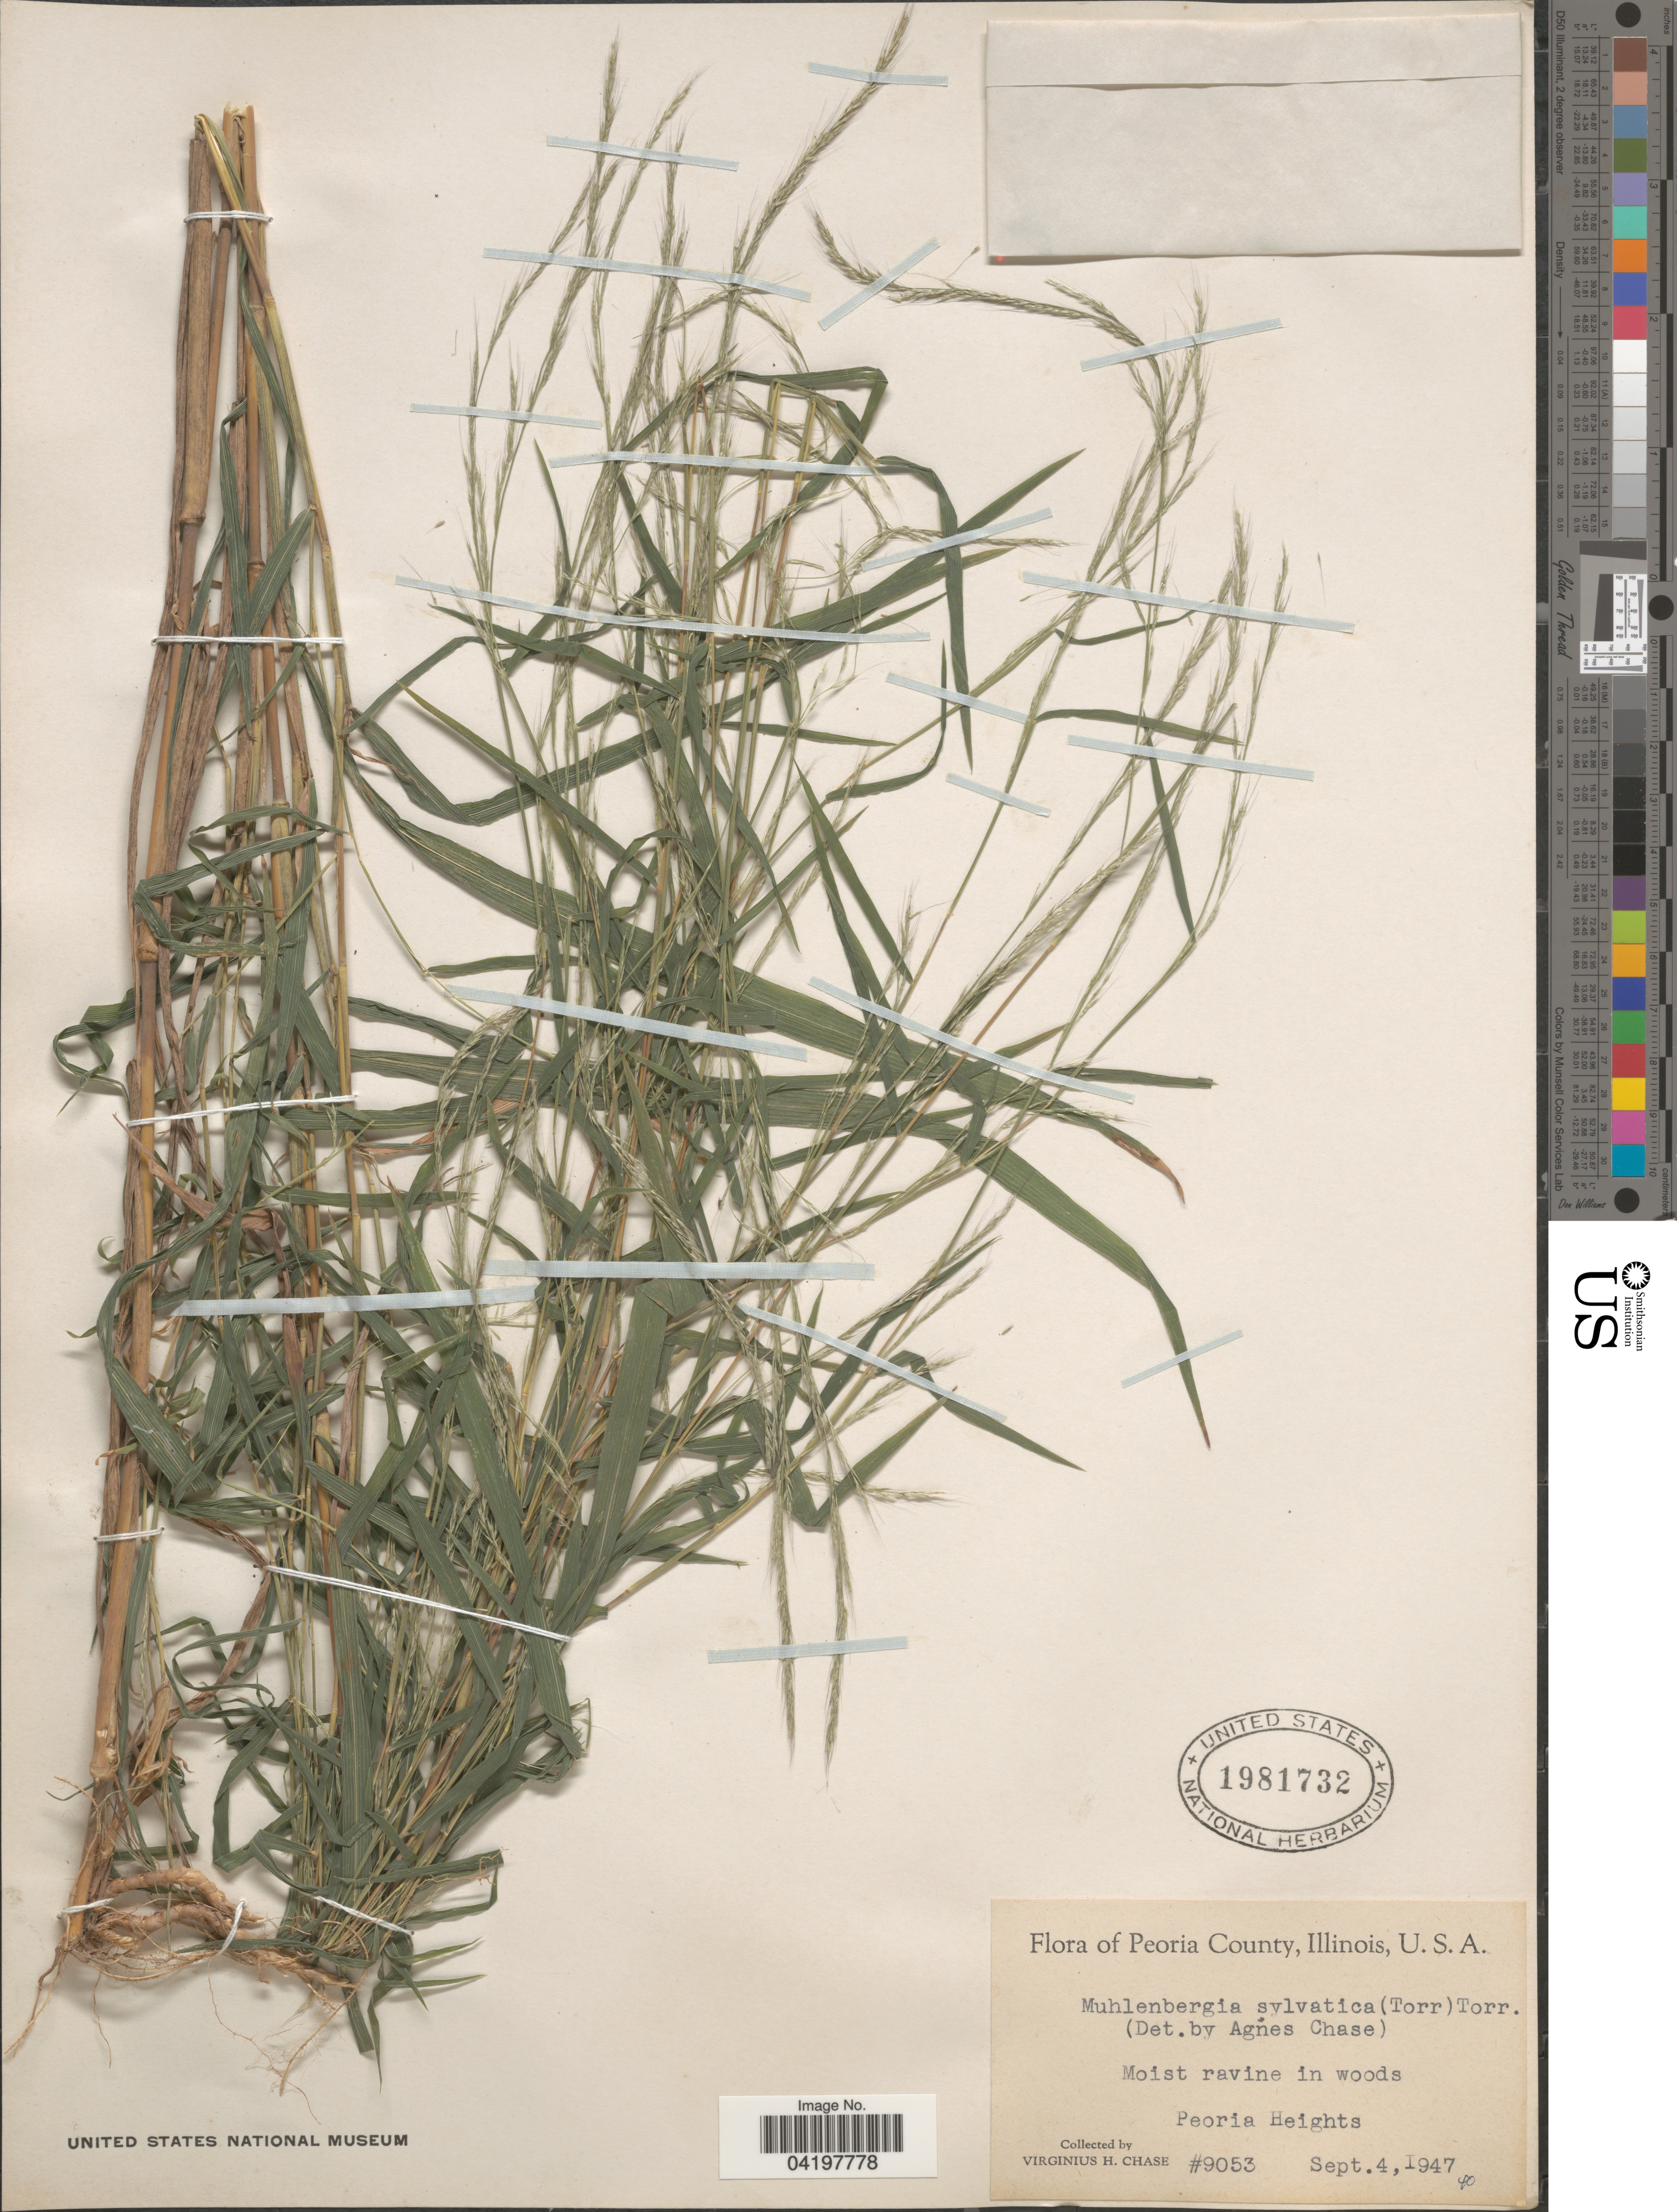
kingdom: Plantae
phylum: Tracheophyta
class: Liliopsida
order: Poales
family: Poaceae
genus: Muhlenbergia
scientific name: Muhlenbergia sylvatica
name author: (Torr.) Torr. ex A. Gray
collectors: V. H. Chase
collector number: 9053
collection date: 1947-09-04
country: United States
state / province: Illinois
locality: Peoria County. Peoria Heights.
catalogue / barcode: US 1981732